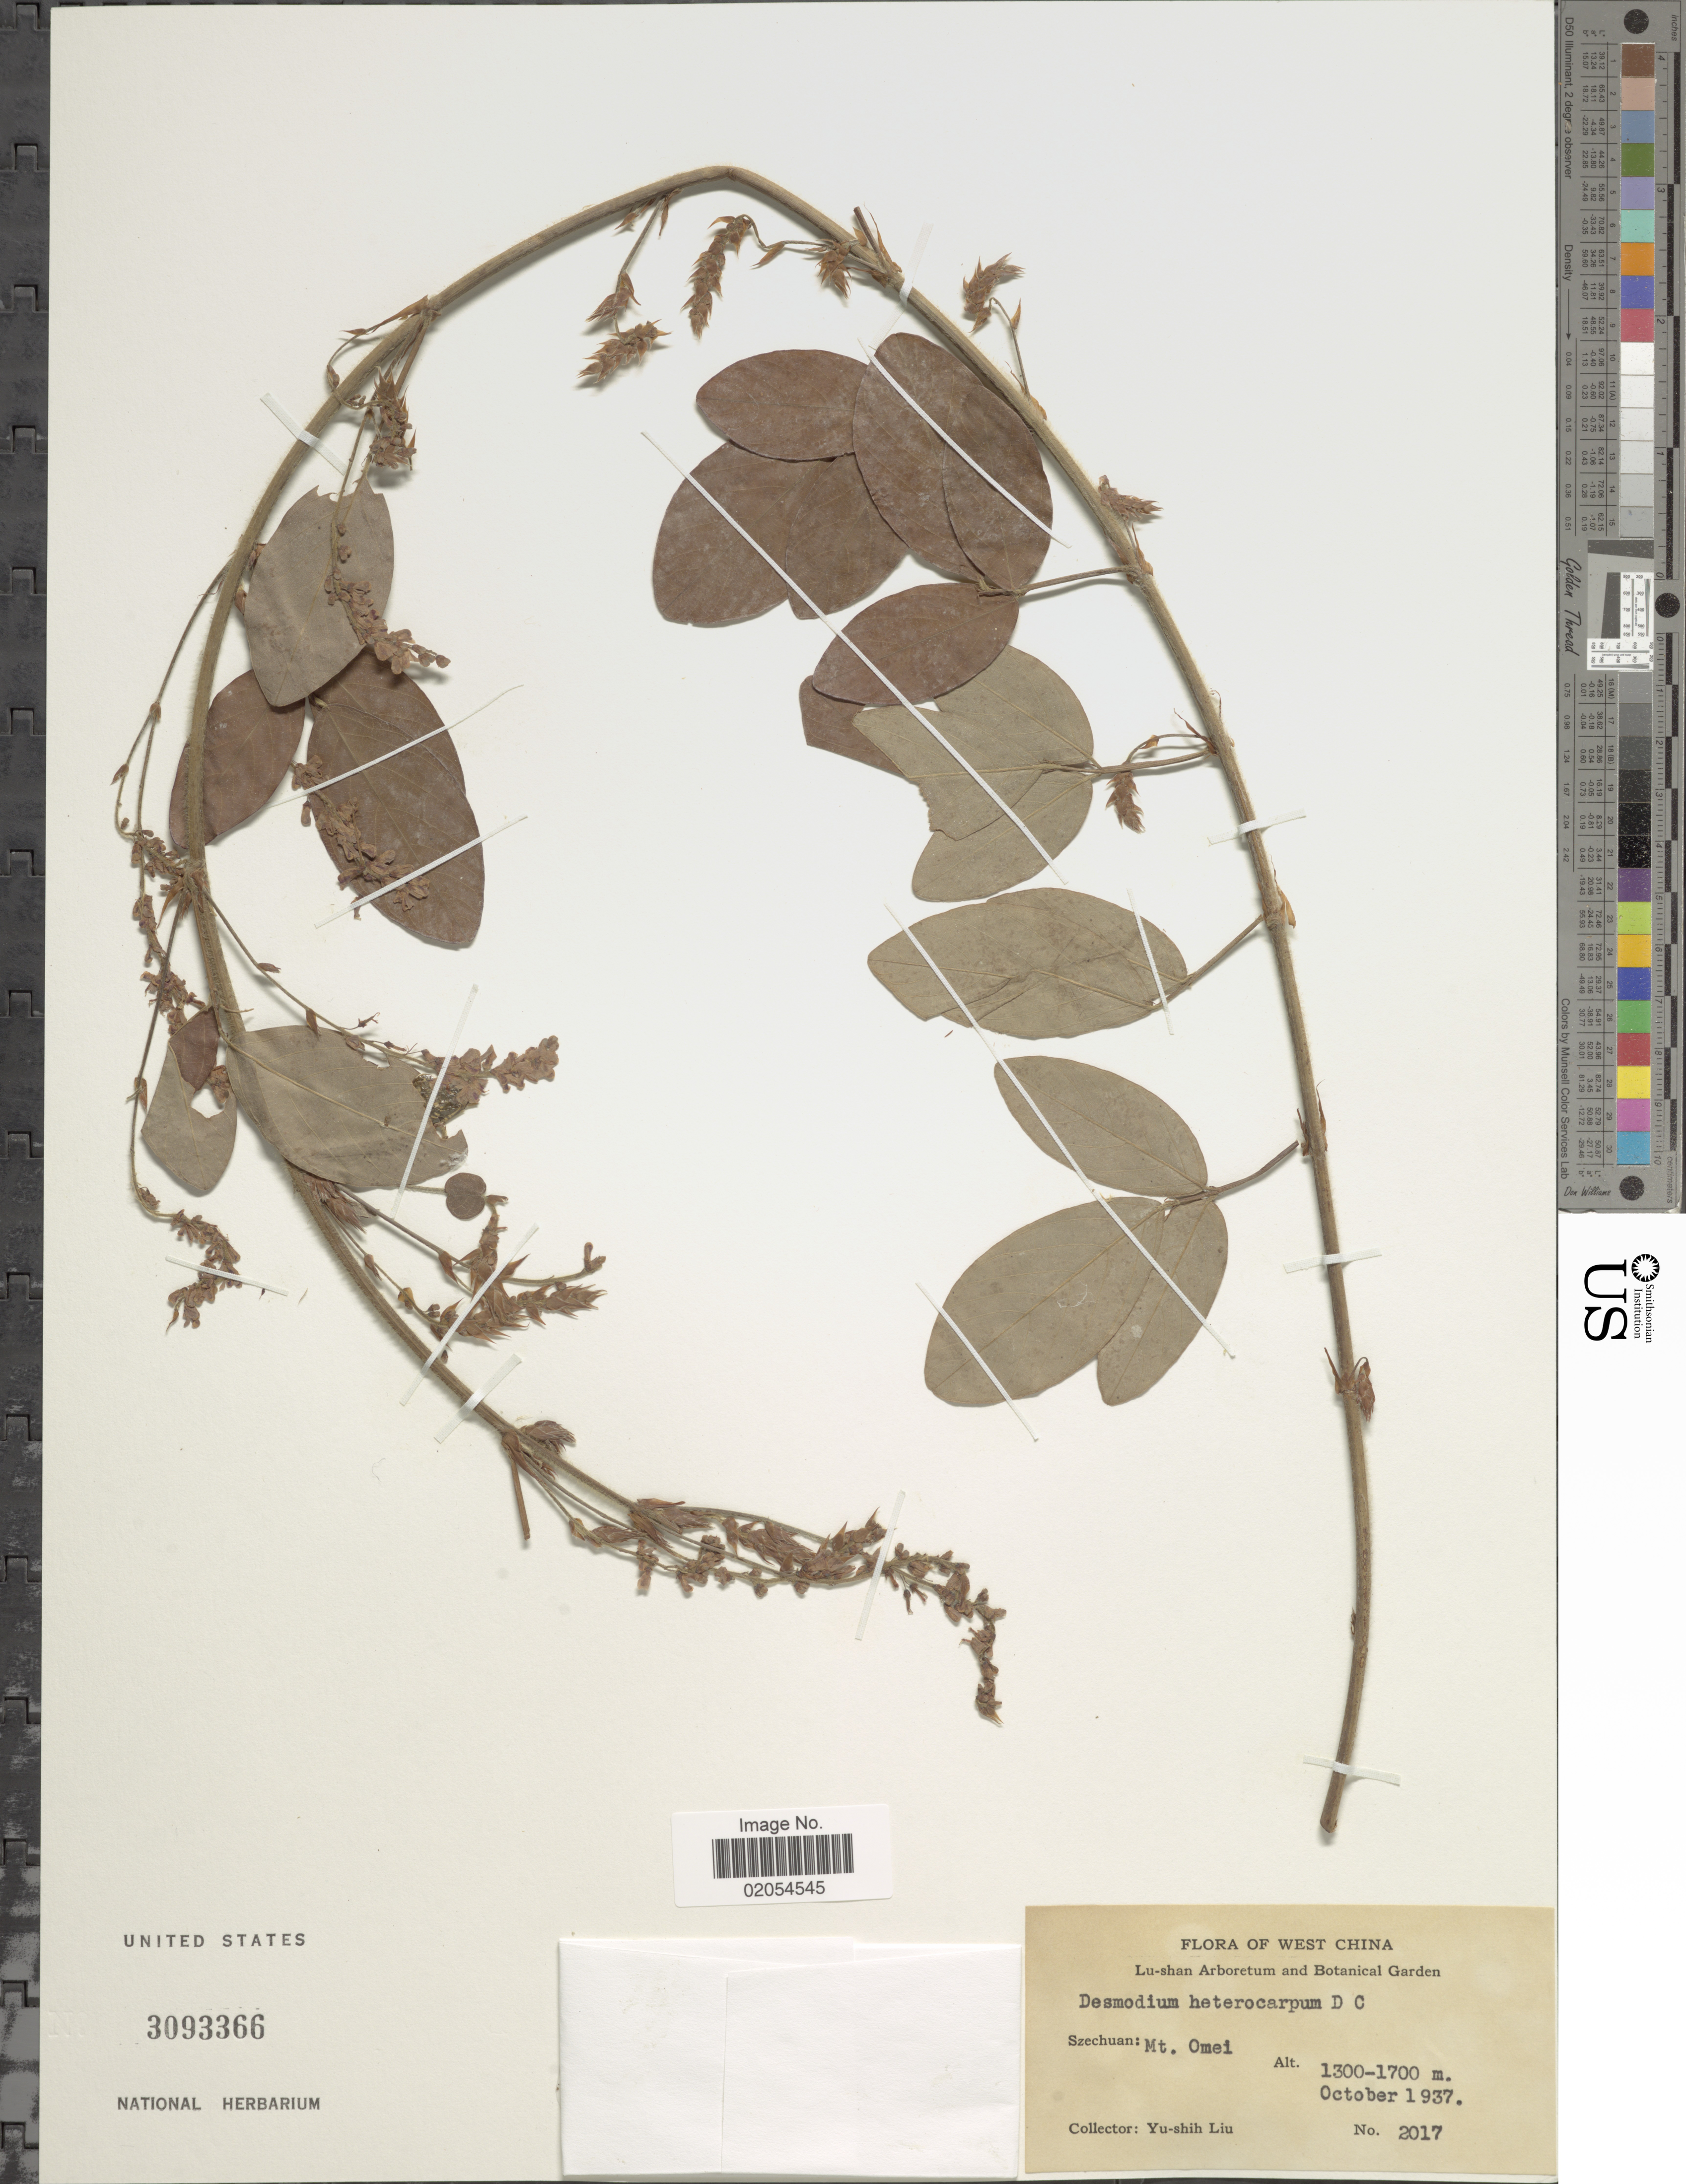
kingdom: Plantae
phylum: Tracheophyta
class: Magnoliopsida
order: Fabales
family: Fabaceae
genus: Grona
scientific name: Grona heterocarpos subsp. heterocarpos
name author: (L.) H. Ohashi & K. Ohashi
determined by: Strong, Mark T., (BOT), Smithsonian Institution - National Museum of Natural History (UNITED STATES)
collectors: Y.-S. Liu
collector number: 2017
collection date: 1937-10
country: China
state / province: Sichuan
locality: West China; Szechuan: Mt. Omei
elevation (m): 1300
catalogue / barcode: US 3093366